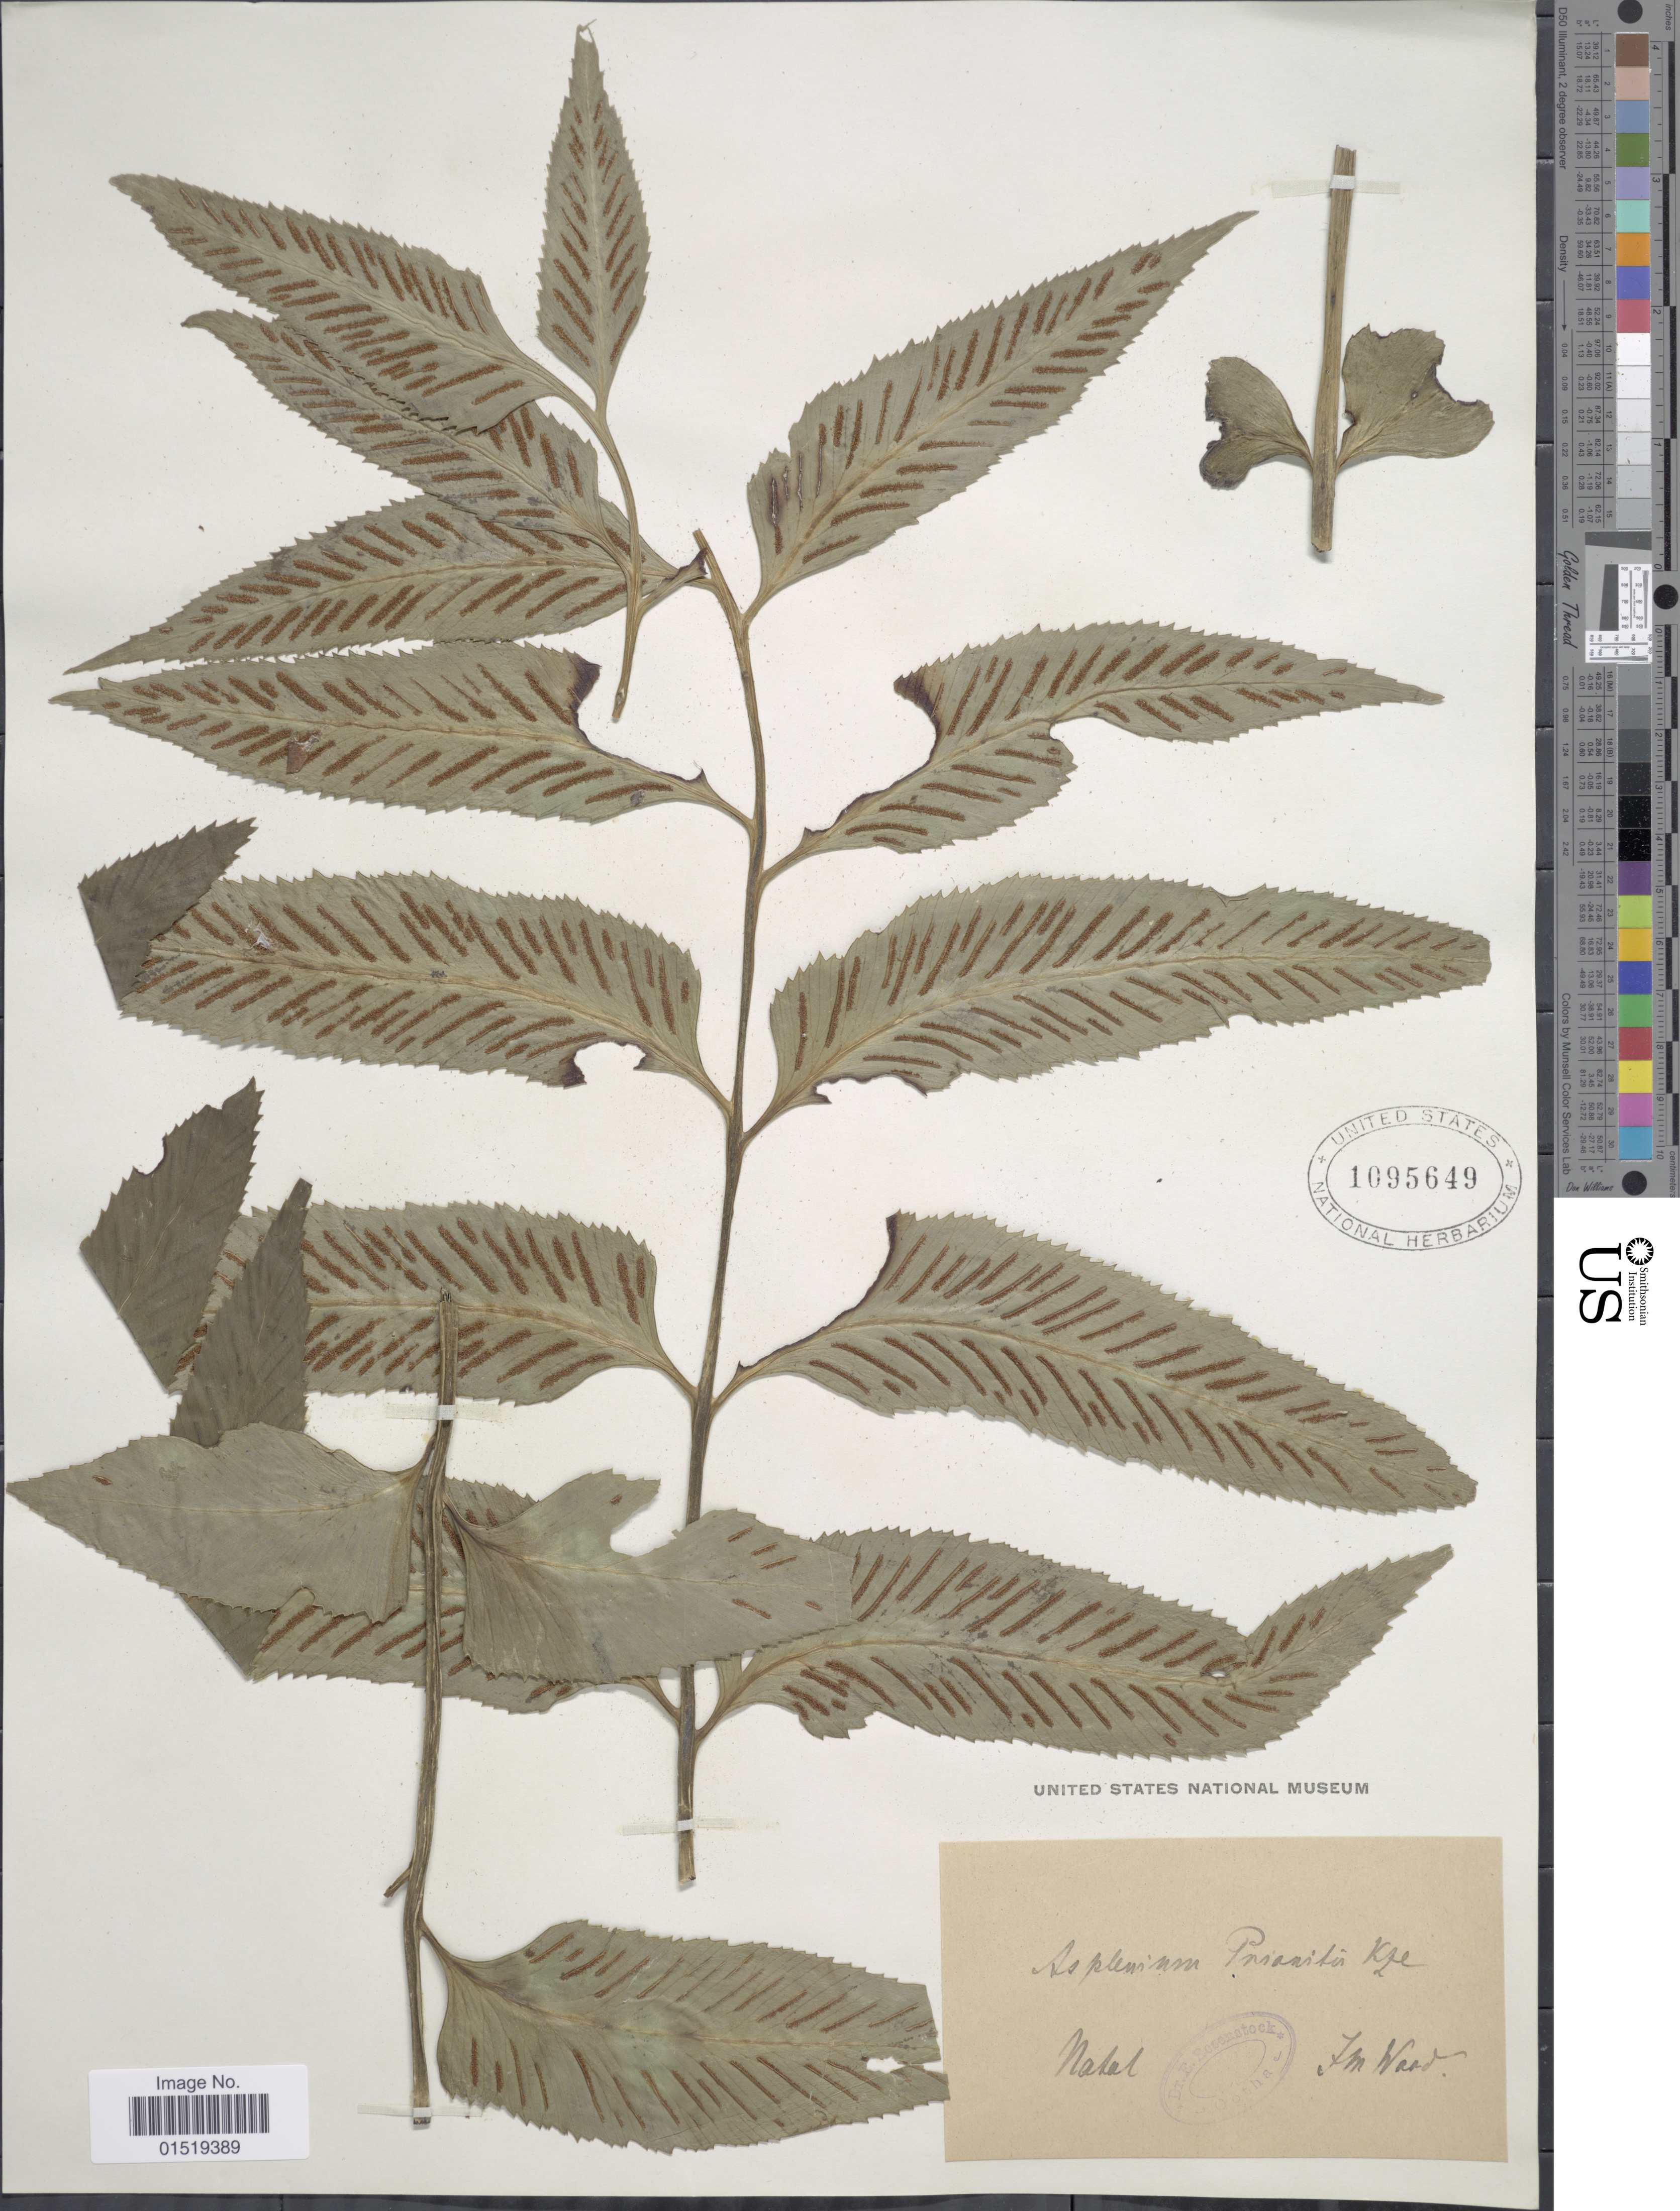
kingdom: Plantae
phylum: Tracheophyta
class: Polypodiopsida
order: Polypodiales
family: Aspleniaceae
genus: Asplenium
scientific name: Asplenium prionitis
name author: Kunze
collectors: F. Wood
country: South Africa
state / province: KwaZulu-Natal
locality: Natal.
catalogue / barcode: US 1095649